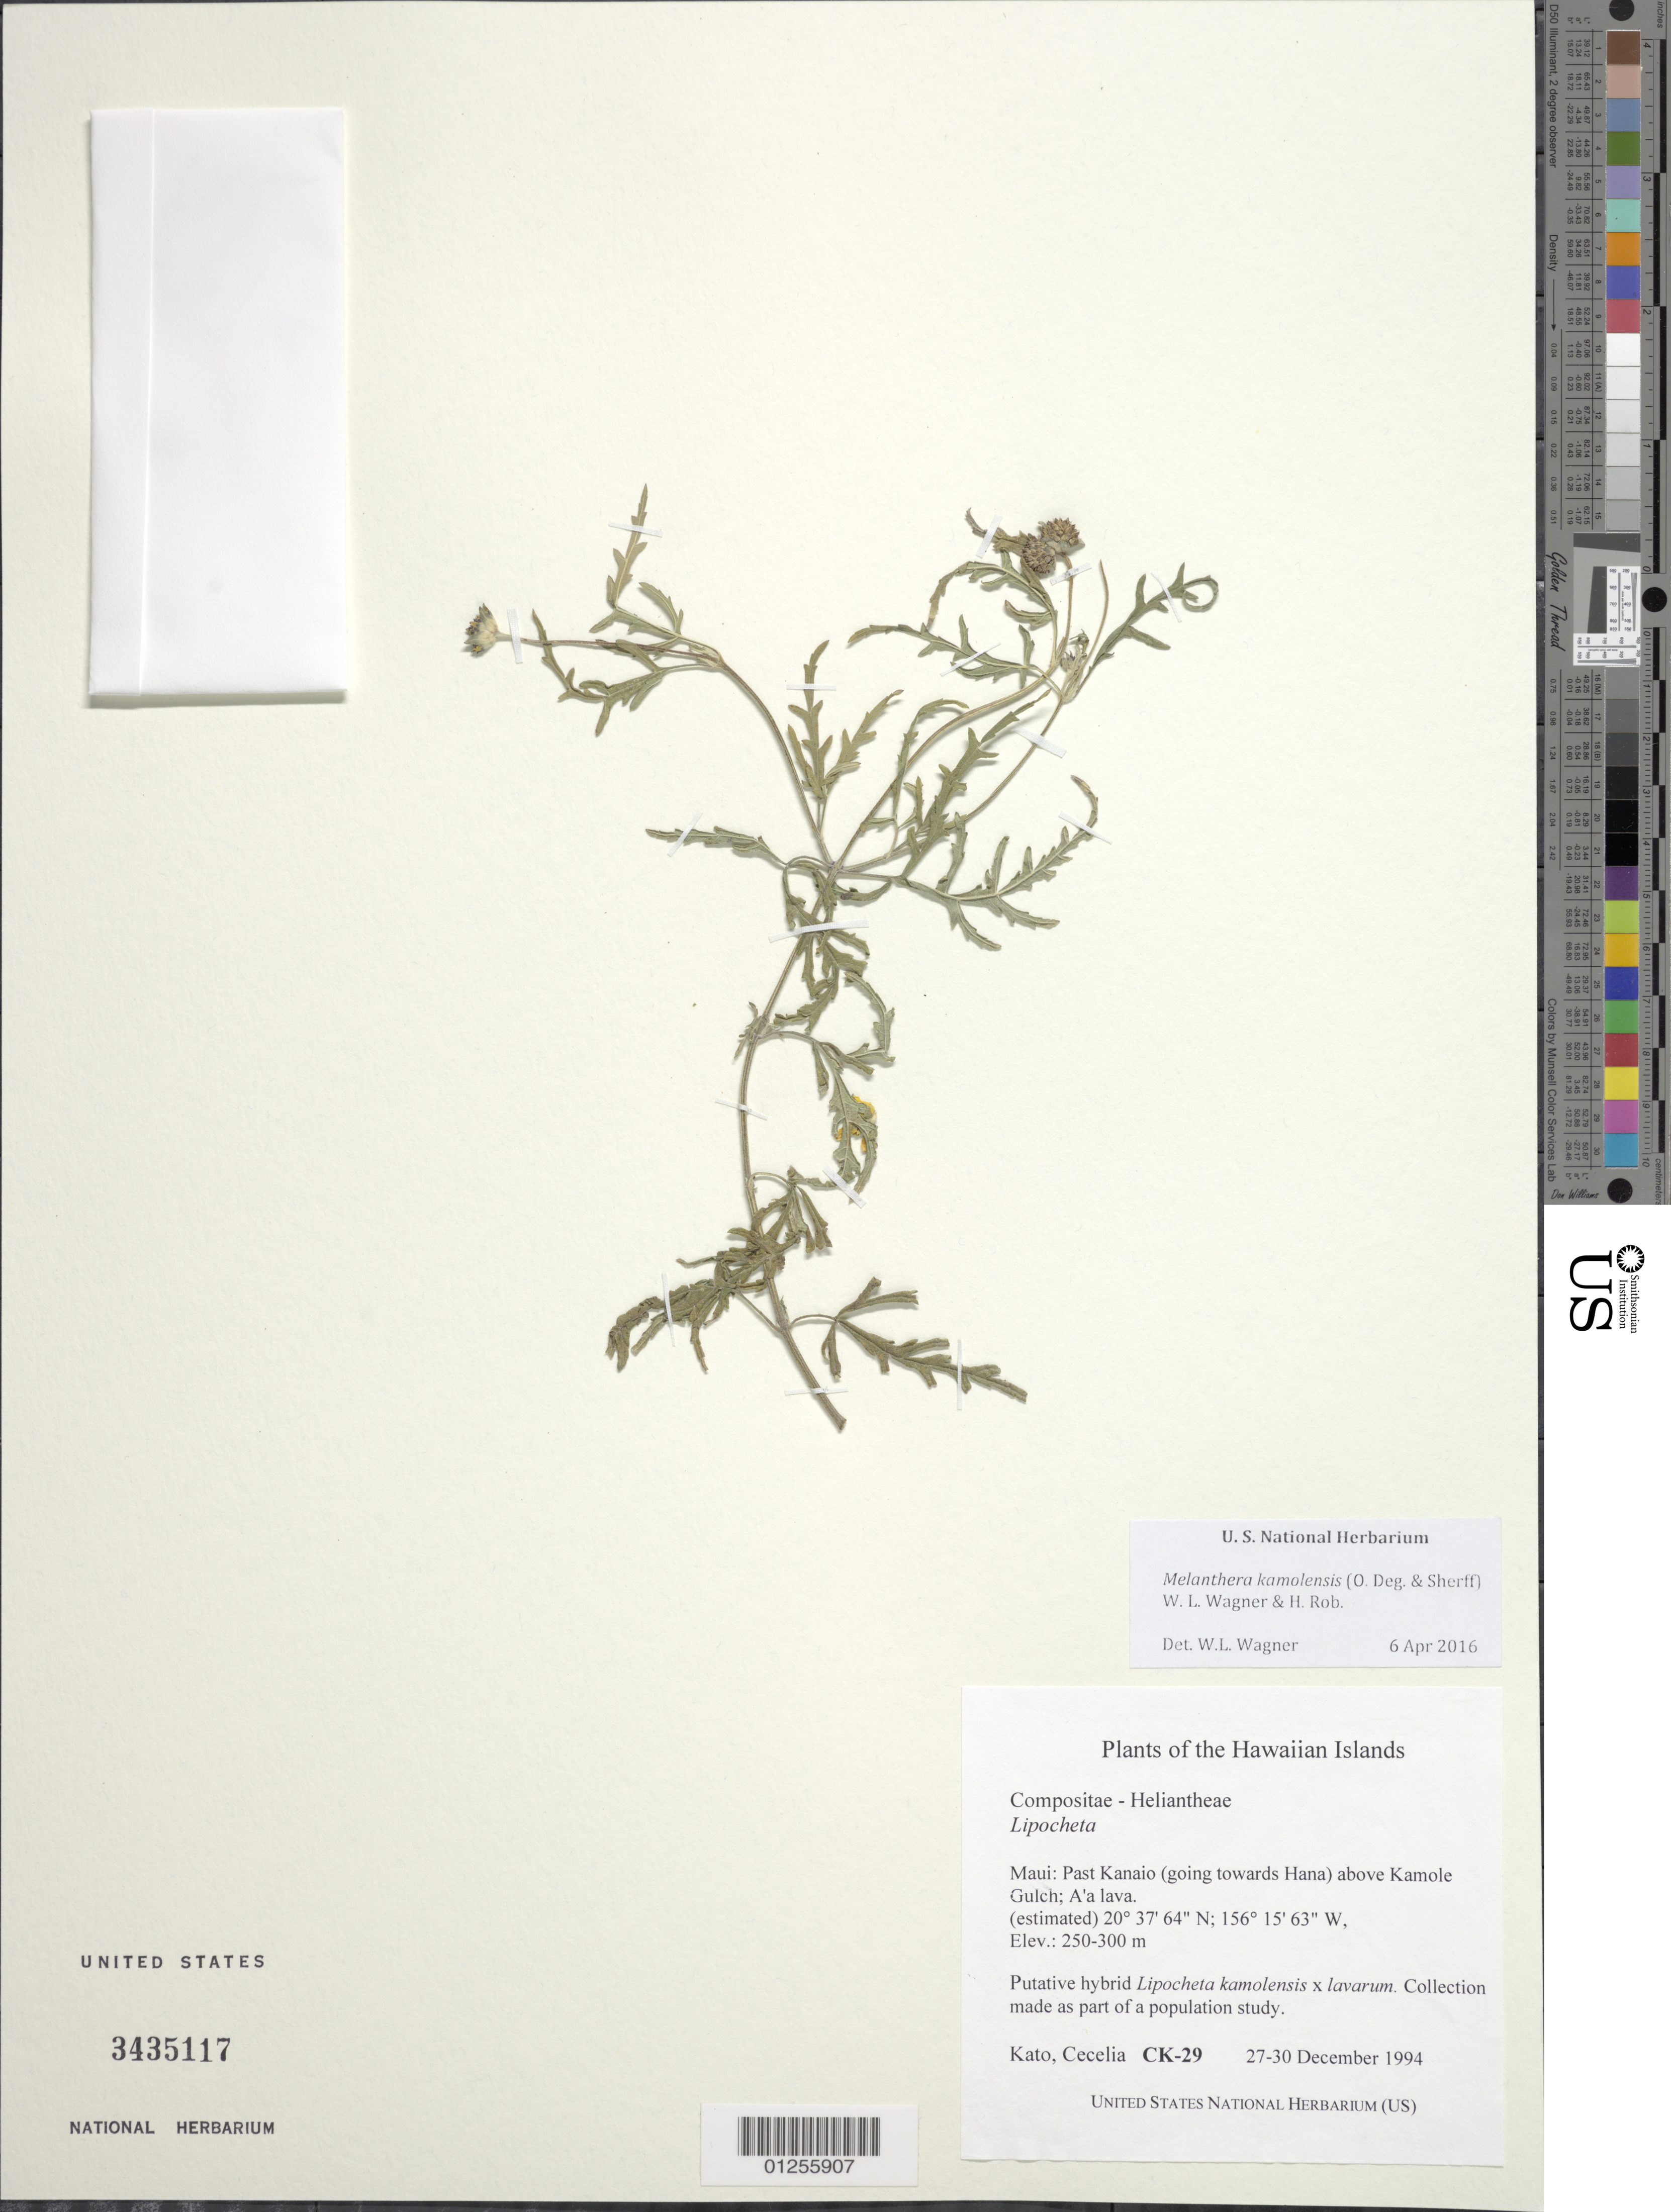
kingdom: Plantae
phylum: Tracheophyta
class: Magnoliopsida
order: Asterales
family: Asteraceae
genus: Wollastonia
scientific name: Wollastonia kamolensis x W. lavarum (Gaudich.) Orchard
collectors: C. Kato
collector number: CK-29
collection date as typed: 27 - 30 Dec 1994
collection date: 1994-12-27/1994-12-30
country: United States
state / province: Hawaii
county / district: Maui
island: Maui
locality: Past Kanaio (going towards Hana) above Kamole Gulch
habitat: A'a lava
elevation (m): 250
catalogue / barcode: US 3435117